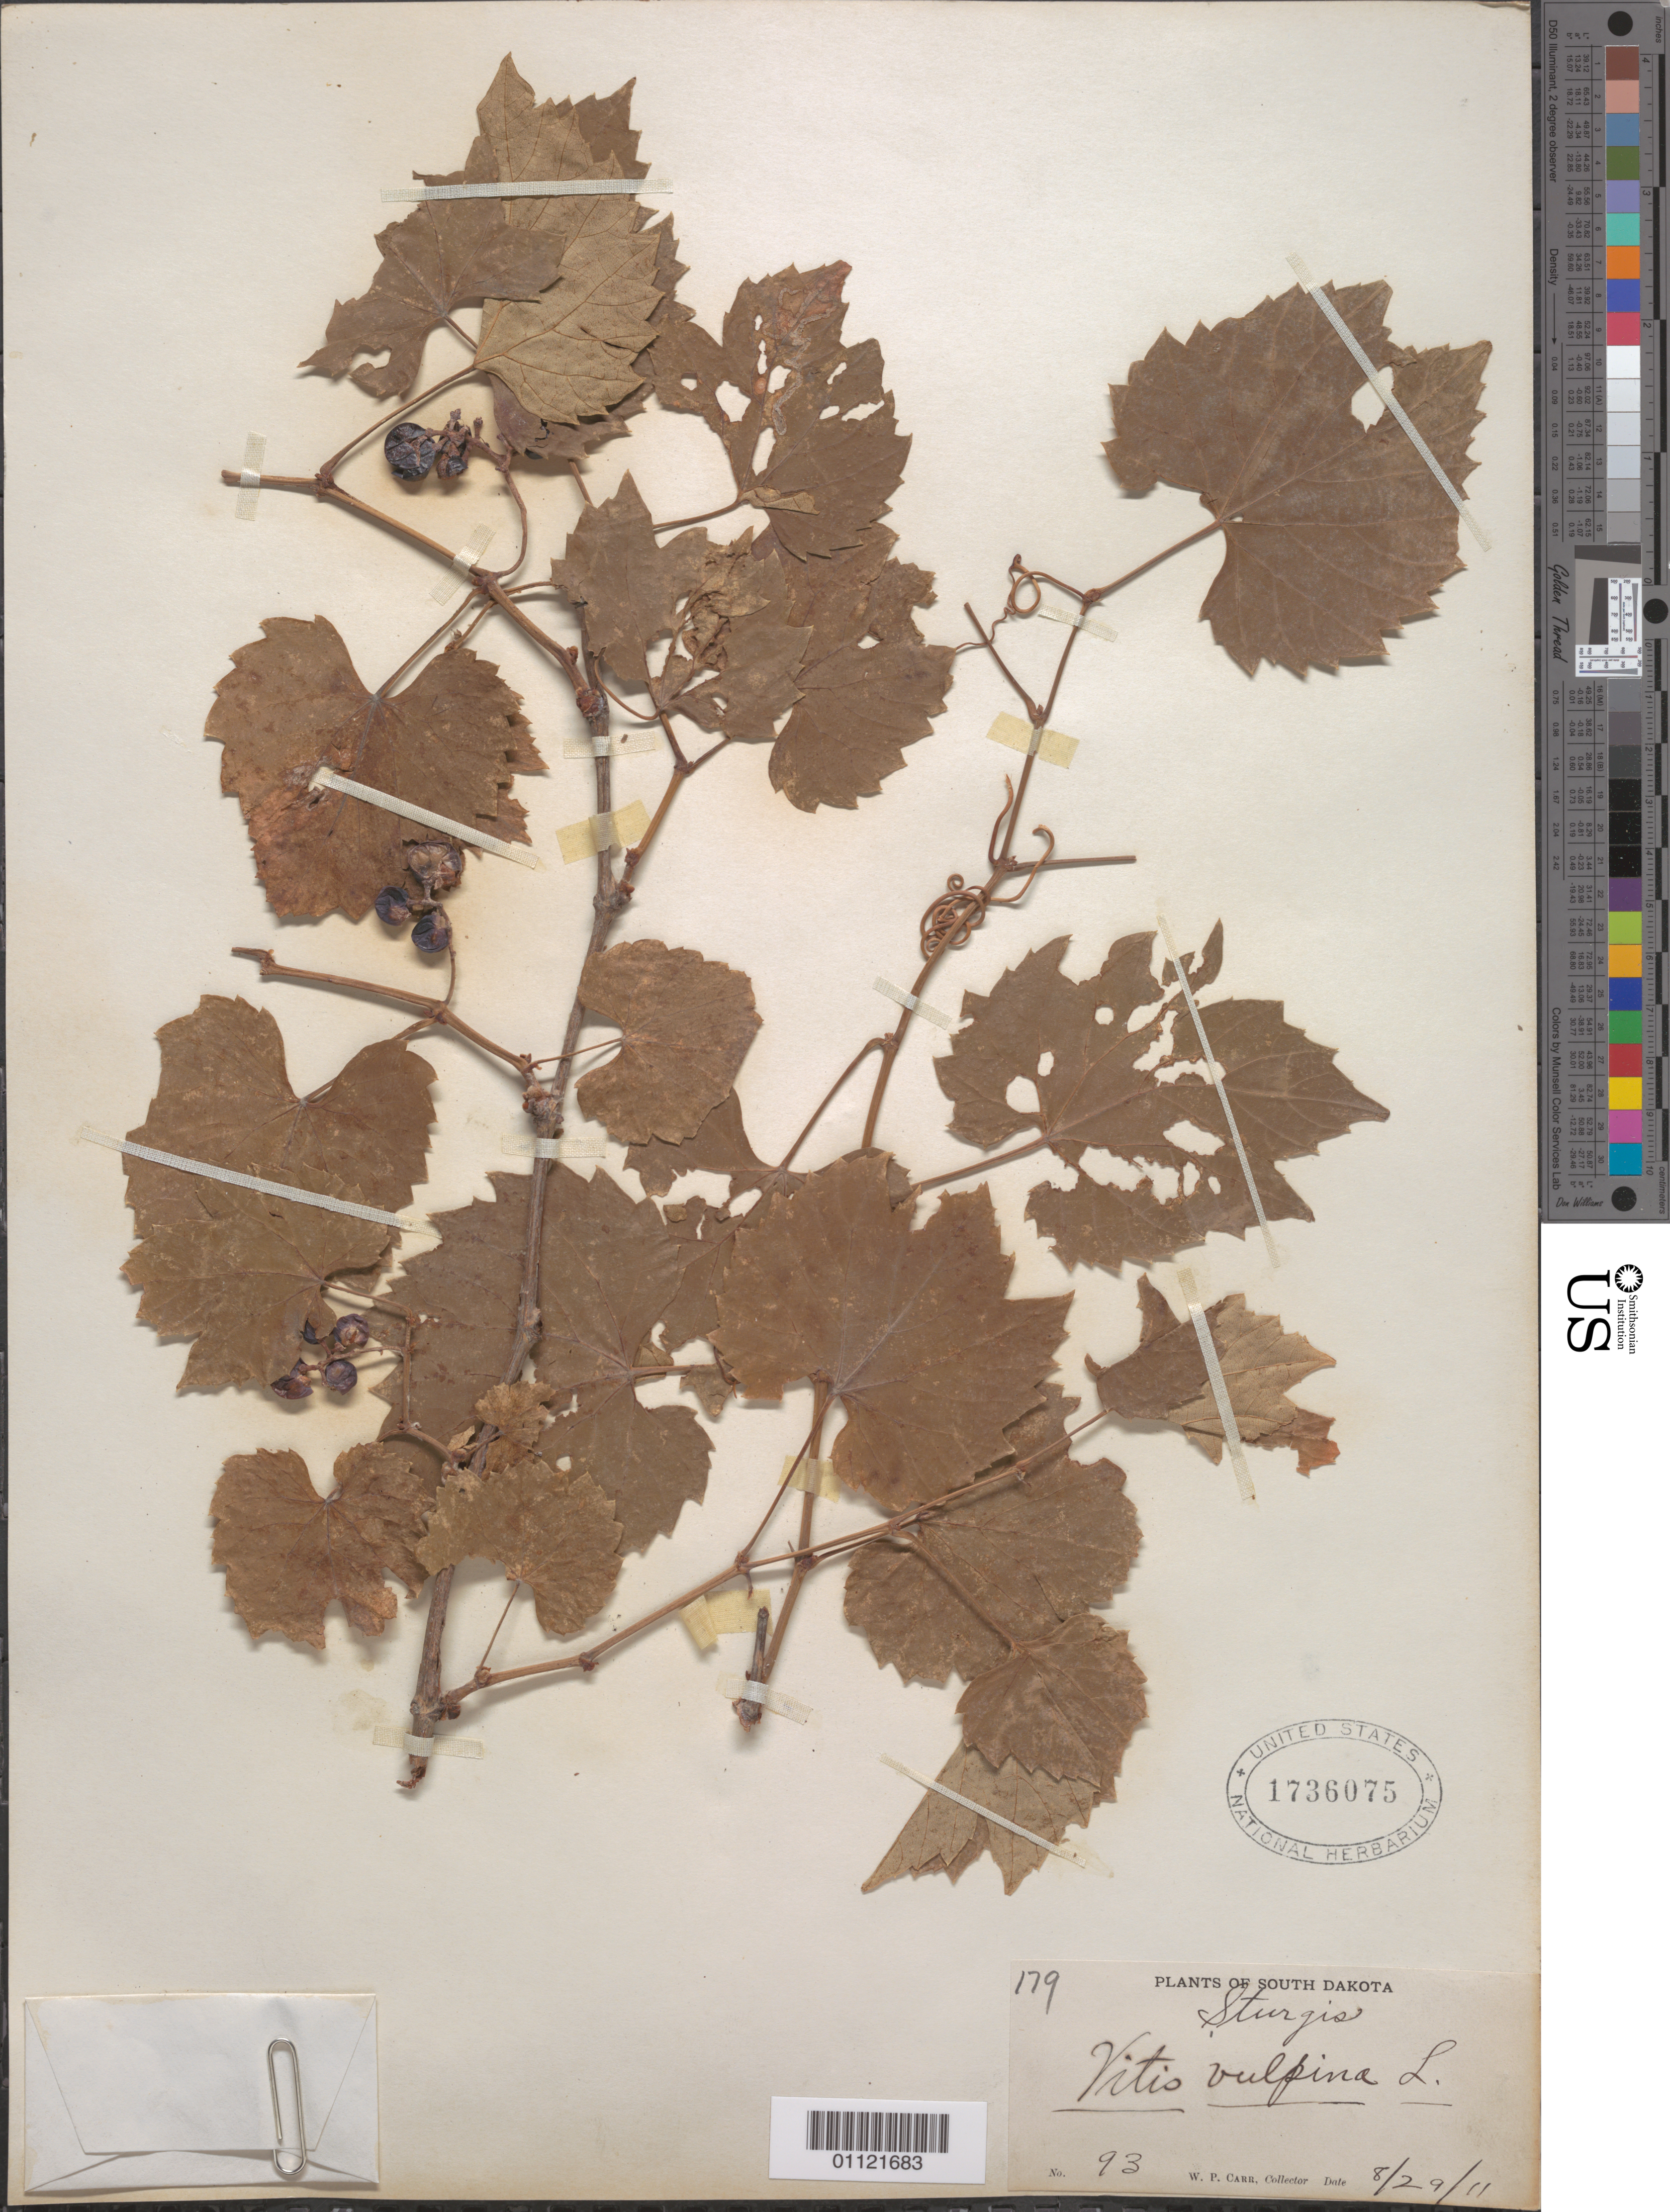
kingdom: Plantae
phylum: Tracheophyta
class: Magnoliopsida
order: Vitales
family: Vitaceae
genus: Vitis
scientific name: Vitis vulpina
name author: L.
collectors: W. Carr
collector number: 93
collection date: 1911-08-29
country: United States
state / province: South Dakota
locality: Sturgis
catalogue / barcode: US 1736075